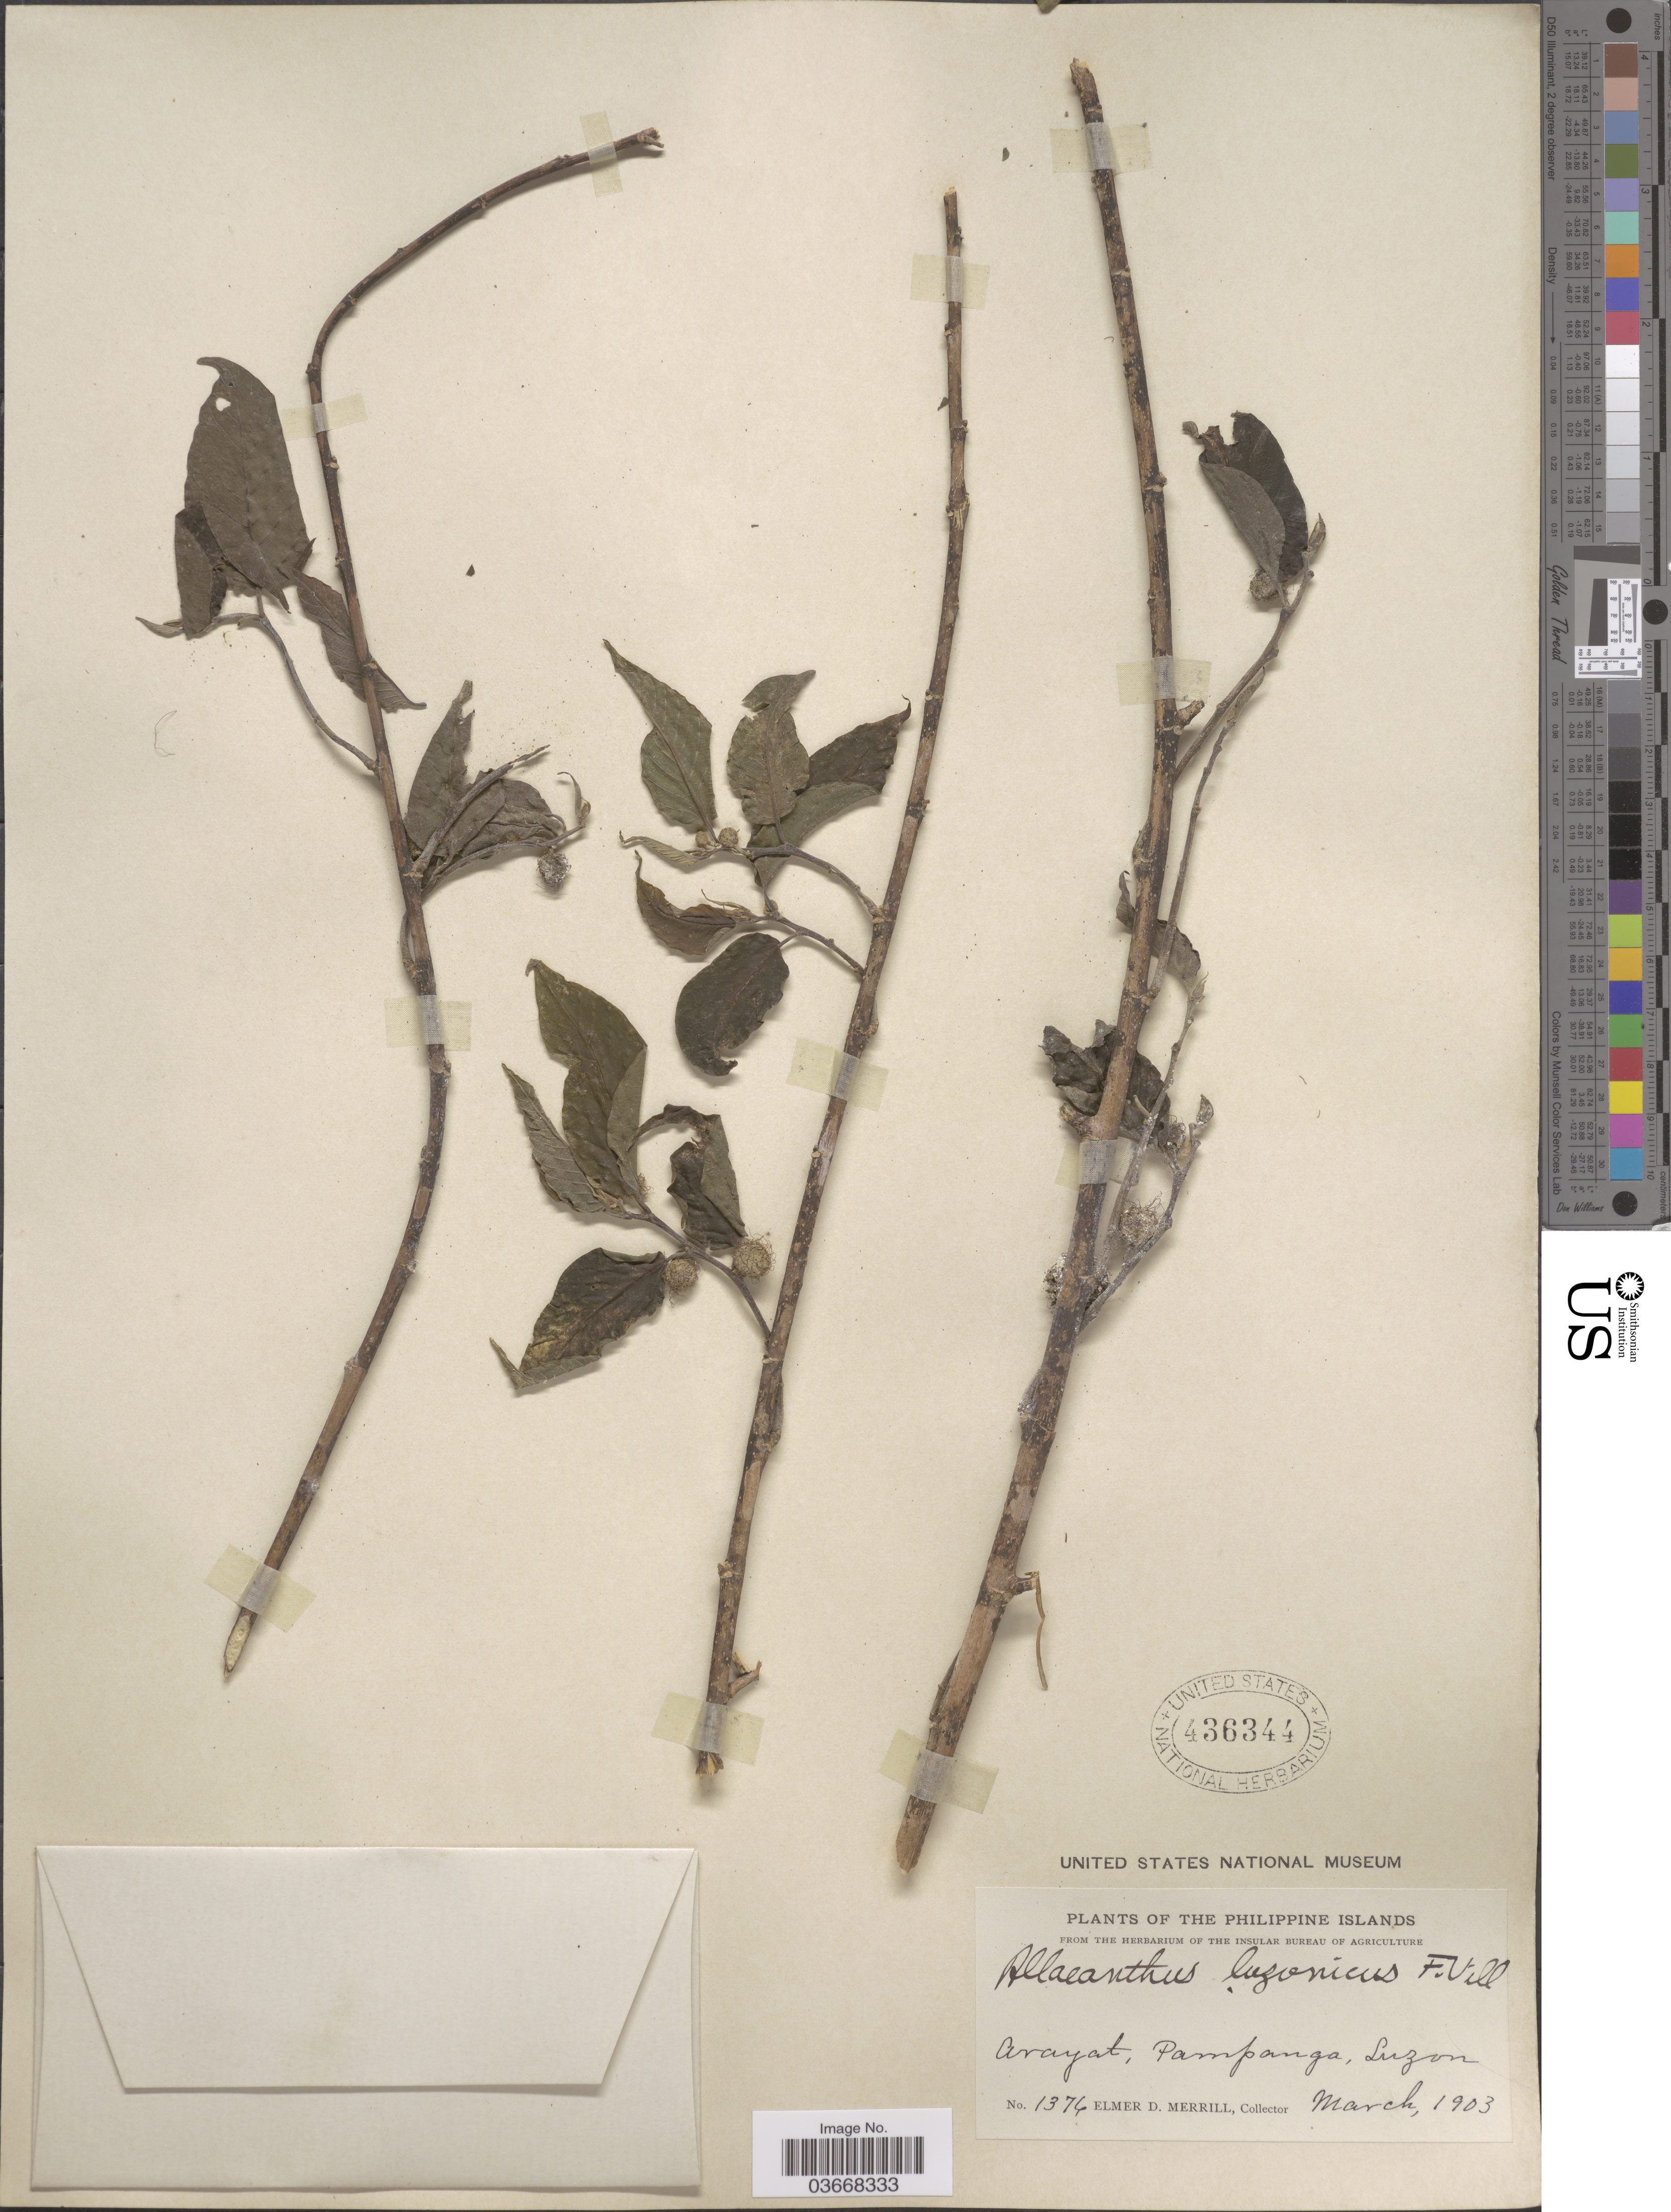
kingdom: Plantae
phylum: Tracheophyta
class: Magnoliopsida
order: Rosales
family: Moraceae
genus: Allaeanthus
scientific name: Allaeanthus luzonicus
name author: Fern.-Vill.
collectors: E. D. Merrill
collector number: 1376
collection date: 1903-03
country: Philippines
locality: Arayat, Pampanga, Luzon.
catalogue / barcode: US 436344